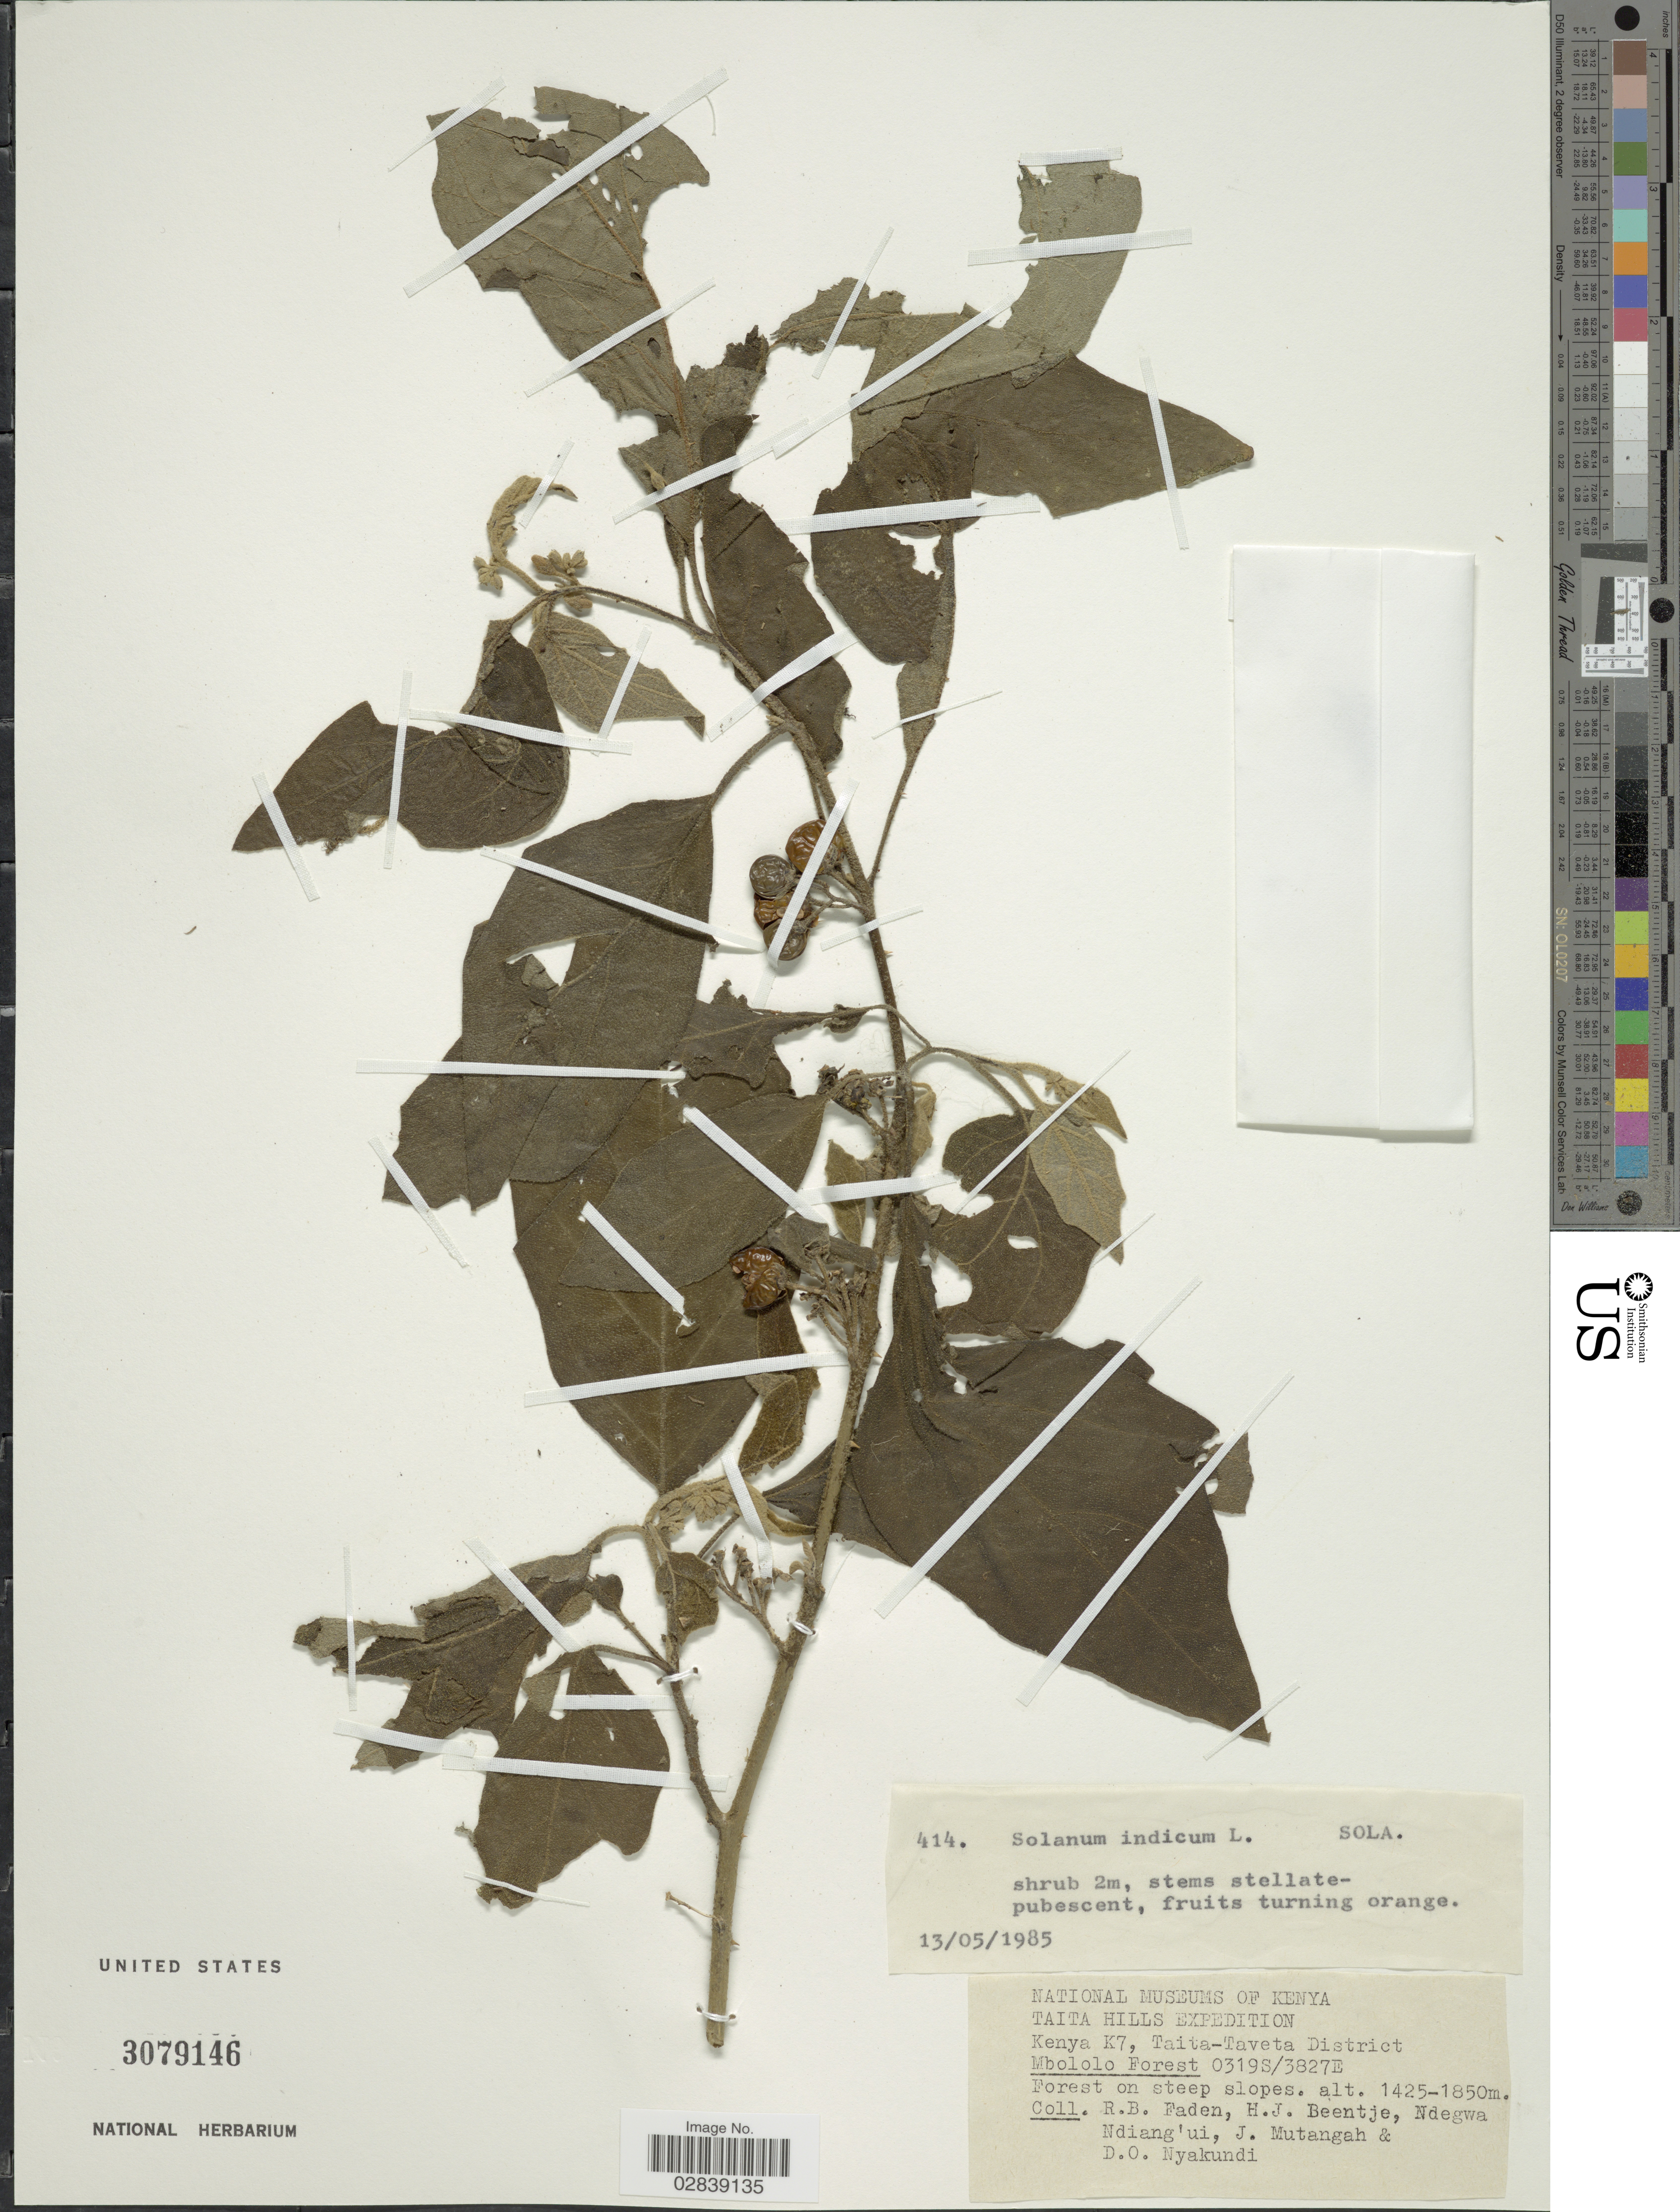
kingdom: Plantae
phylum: Tracheophyta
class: Magnoliopsida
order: Solanales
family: Solanaceae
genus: Solanum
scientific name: Solanum indicum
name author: L.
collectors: R. B. Faden, H. J. Beentje, Ndegwa Ndiang'ui, J. Mutangah & D. Nyakundi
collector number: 414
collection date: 1985-05-13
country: Kenya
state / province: Taita Taveta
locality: Taita hills. Kenya K7, Taita-Taveta District. Mbololo Forest.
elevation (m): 1425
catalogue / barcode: US 3079146